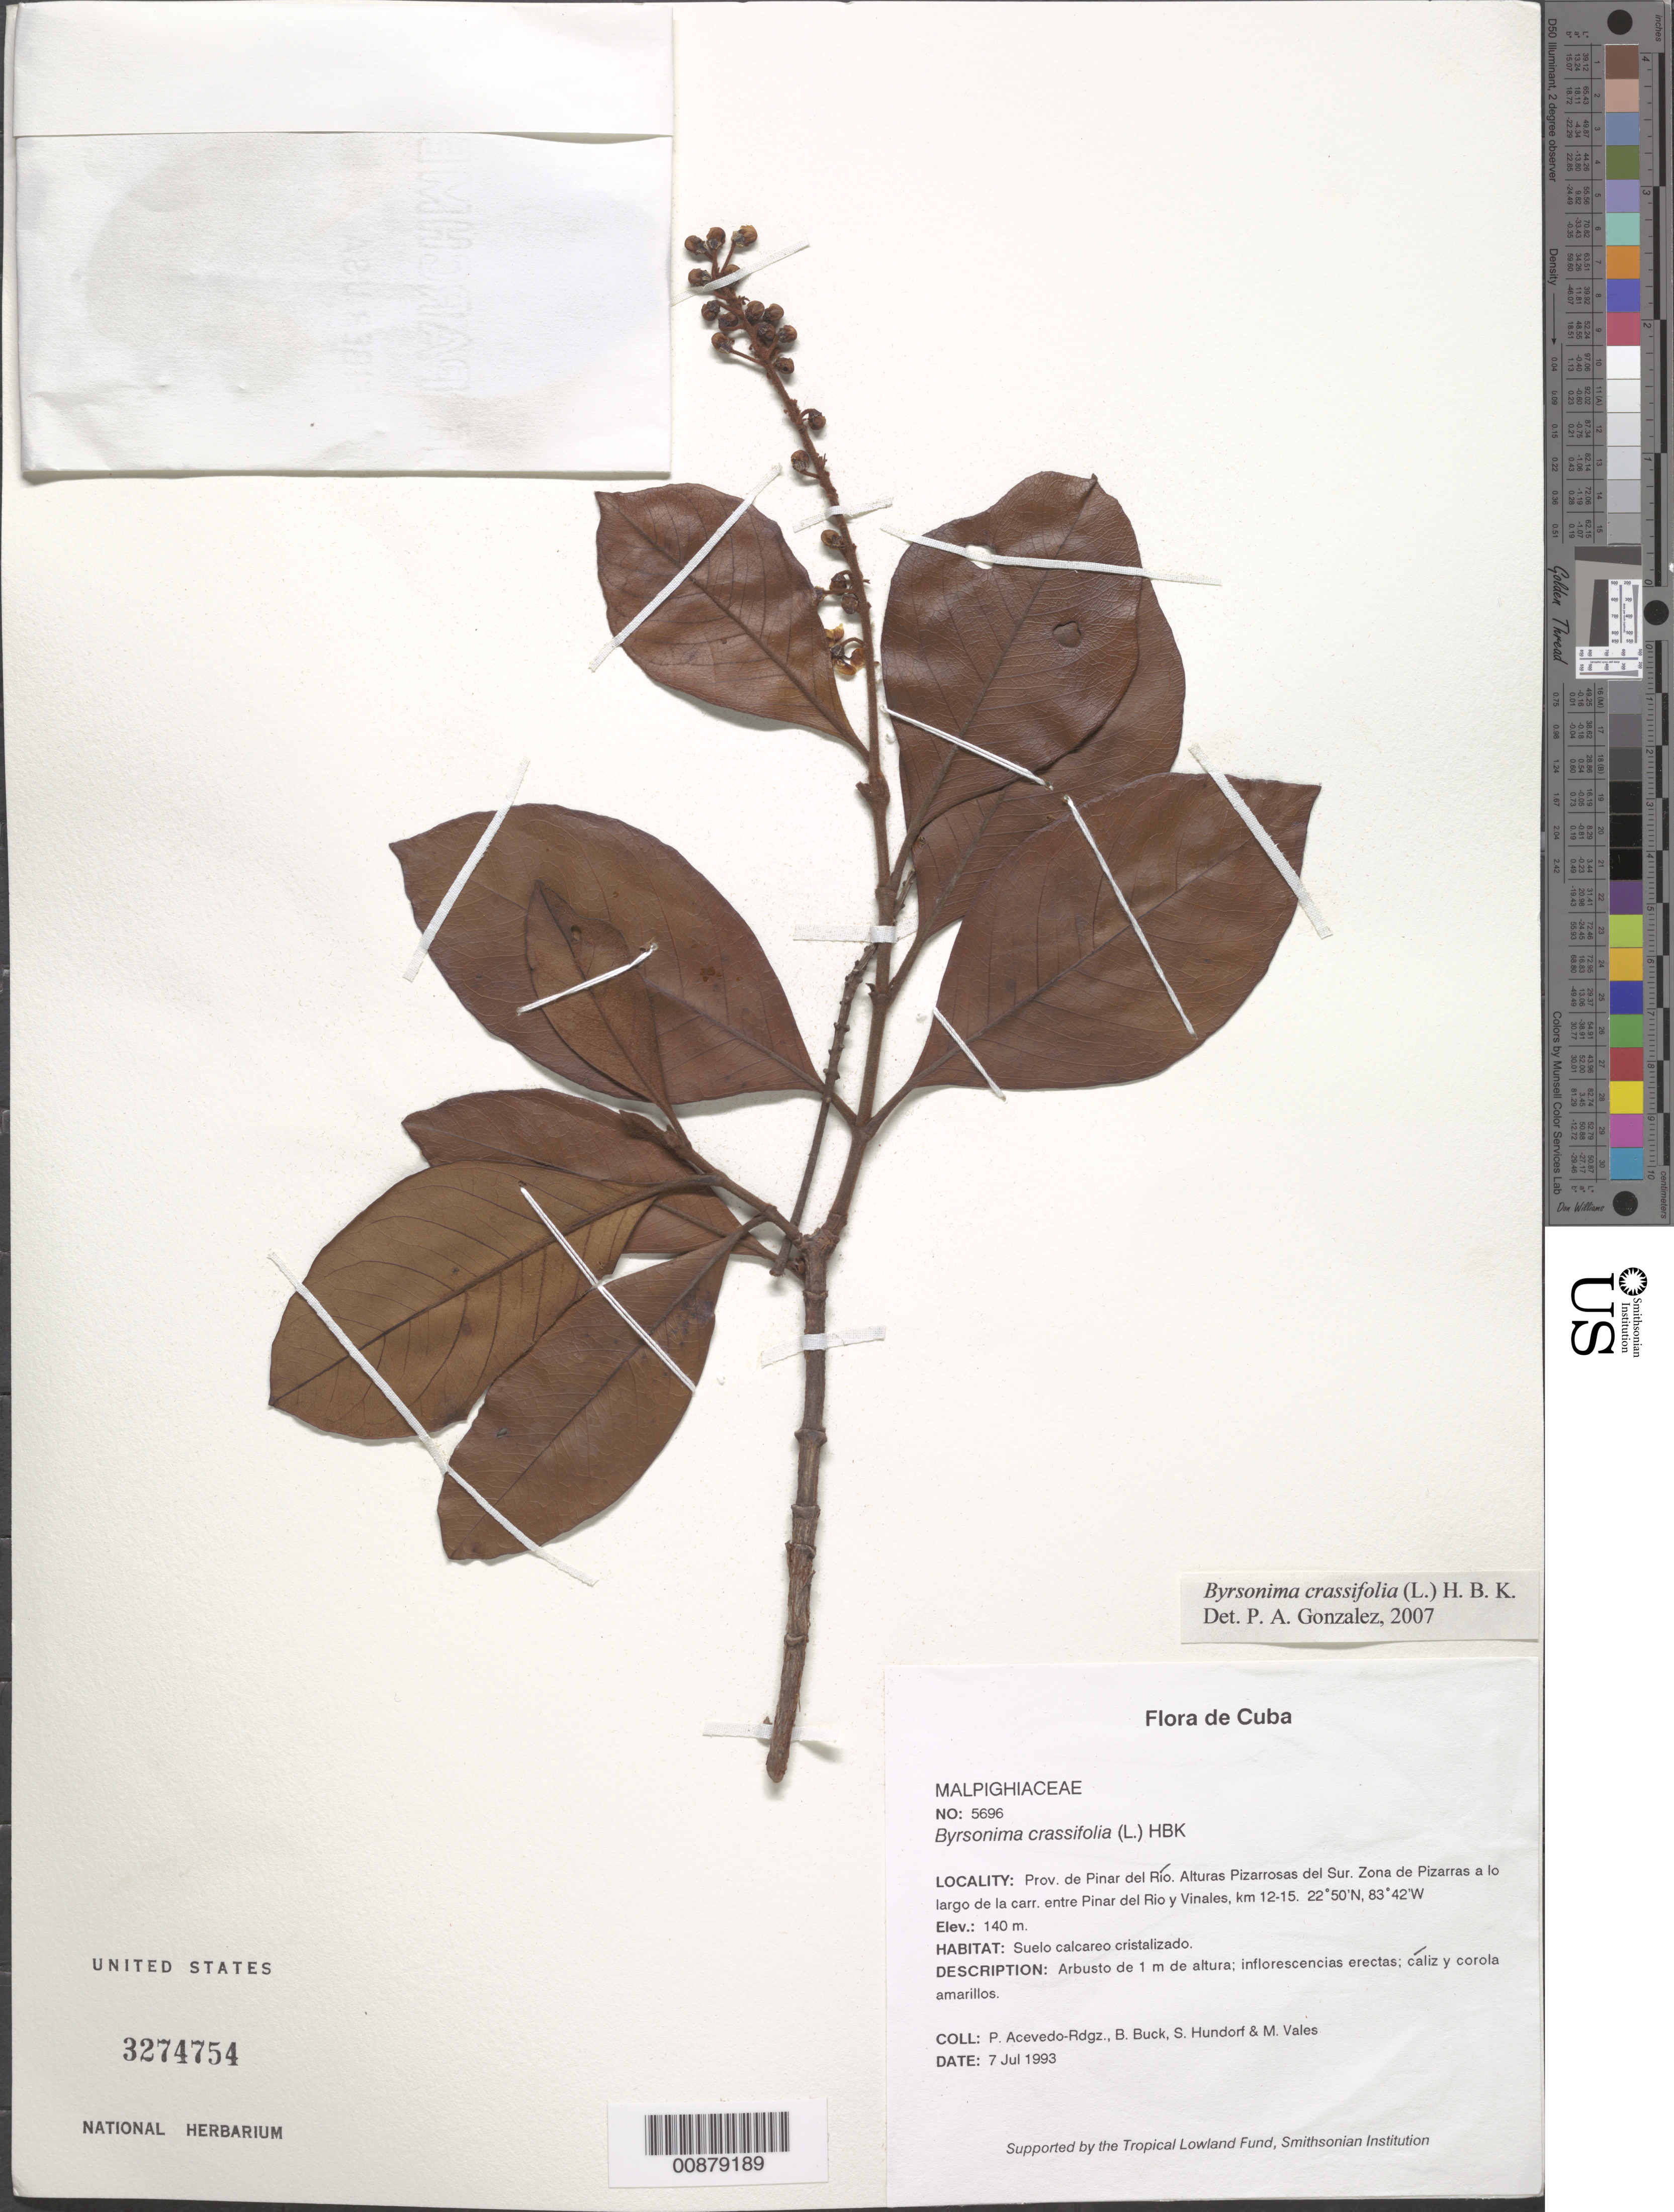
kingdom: Plantae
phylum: Tracheophyta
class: Magnoliopsida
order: Malpighiales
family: Malpighiaceae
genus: Byrsonima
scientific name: Byrsonima crassifolia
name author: (L.) Kunth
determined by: González, P. A.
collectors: P. Acevedo-Rodr., B. Buck, S. Hundorf & M. Vales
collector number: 5696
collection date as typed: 07 Jul 1993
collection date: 1993-07-07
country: Cuba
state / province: Pinar del Rio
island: Cuba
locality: Prov de Pinar del Río Alturas Pizarrosas del Sur Zona de Pizarras a lo largo de la carr entre Pinar del Río y Viñales, km 12-15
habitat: Suelo calcareo cristalizado.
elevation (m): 140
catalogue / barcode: US 3274754